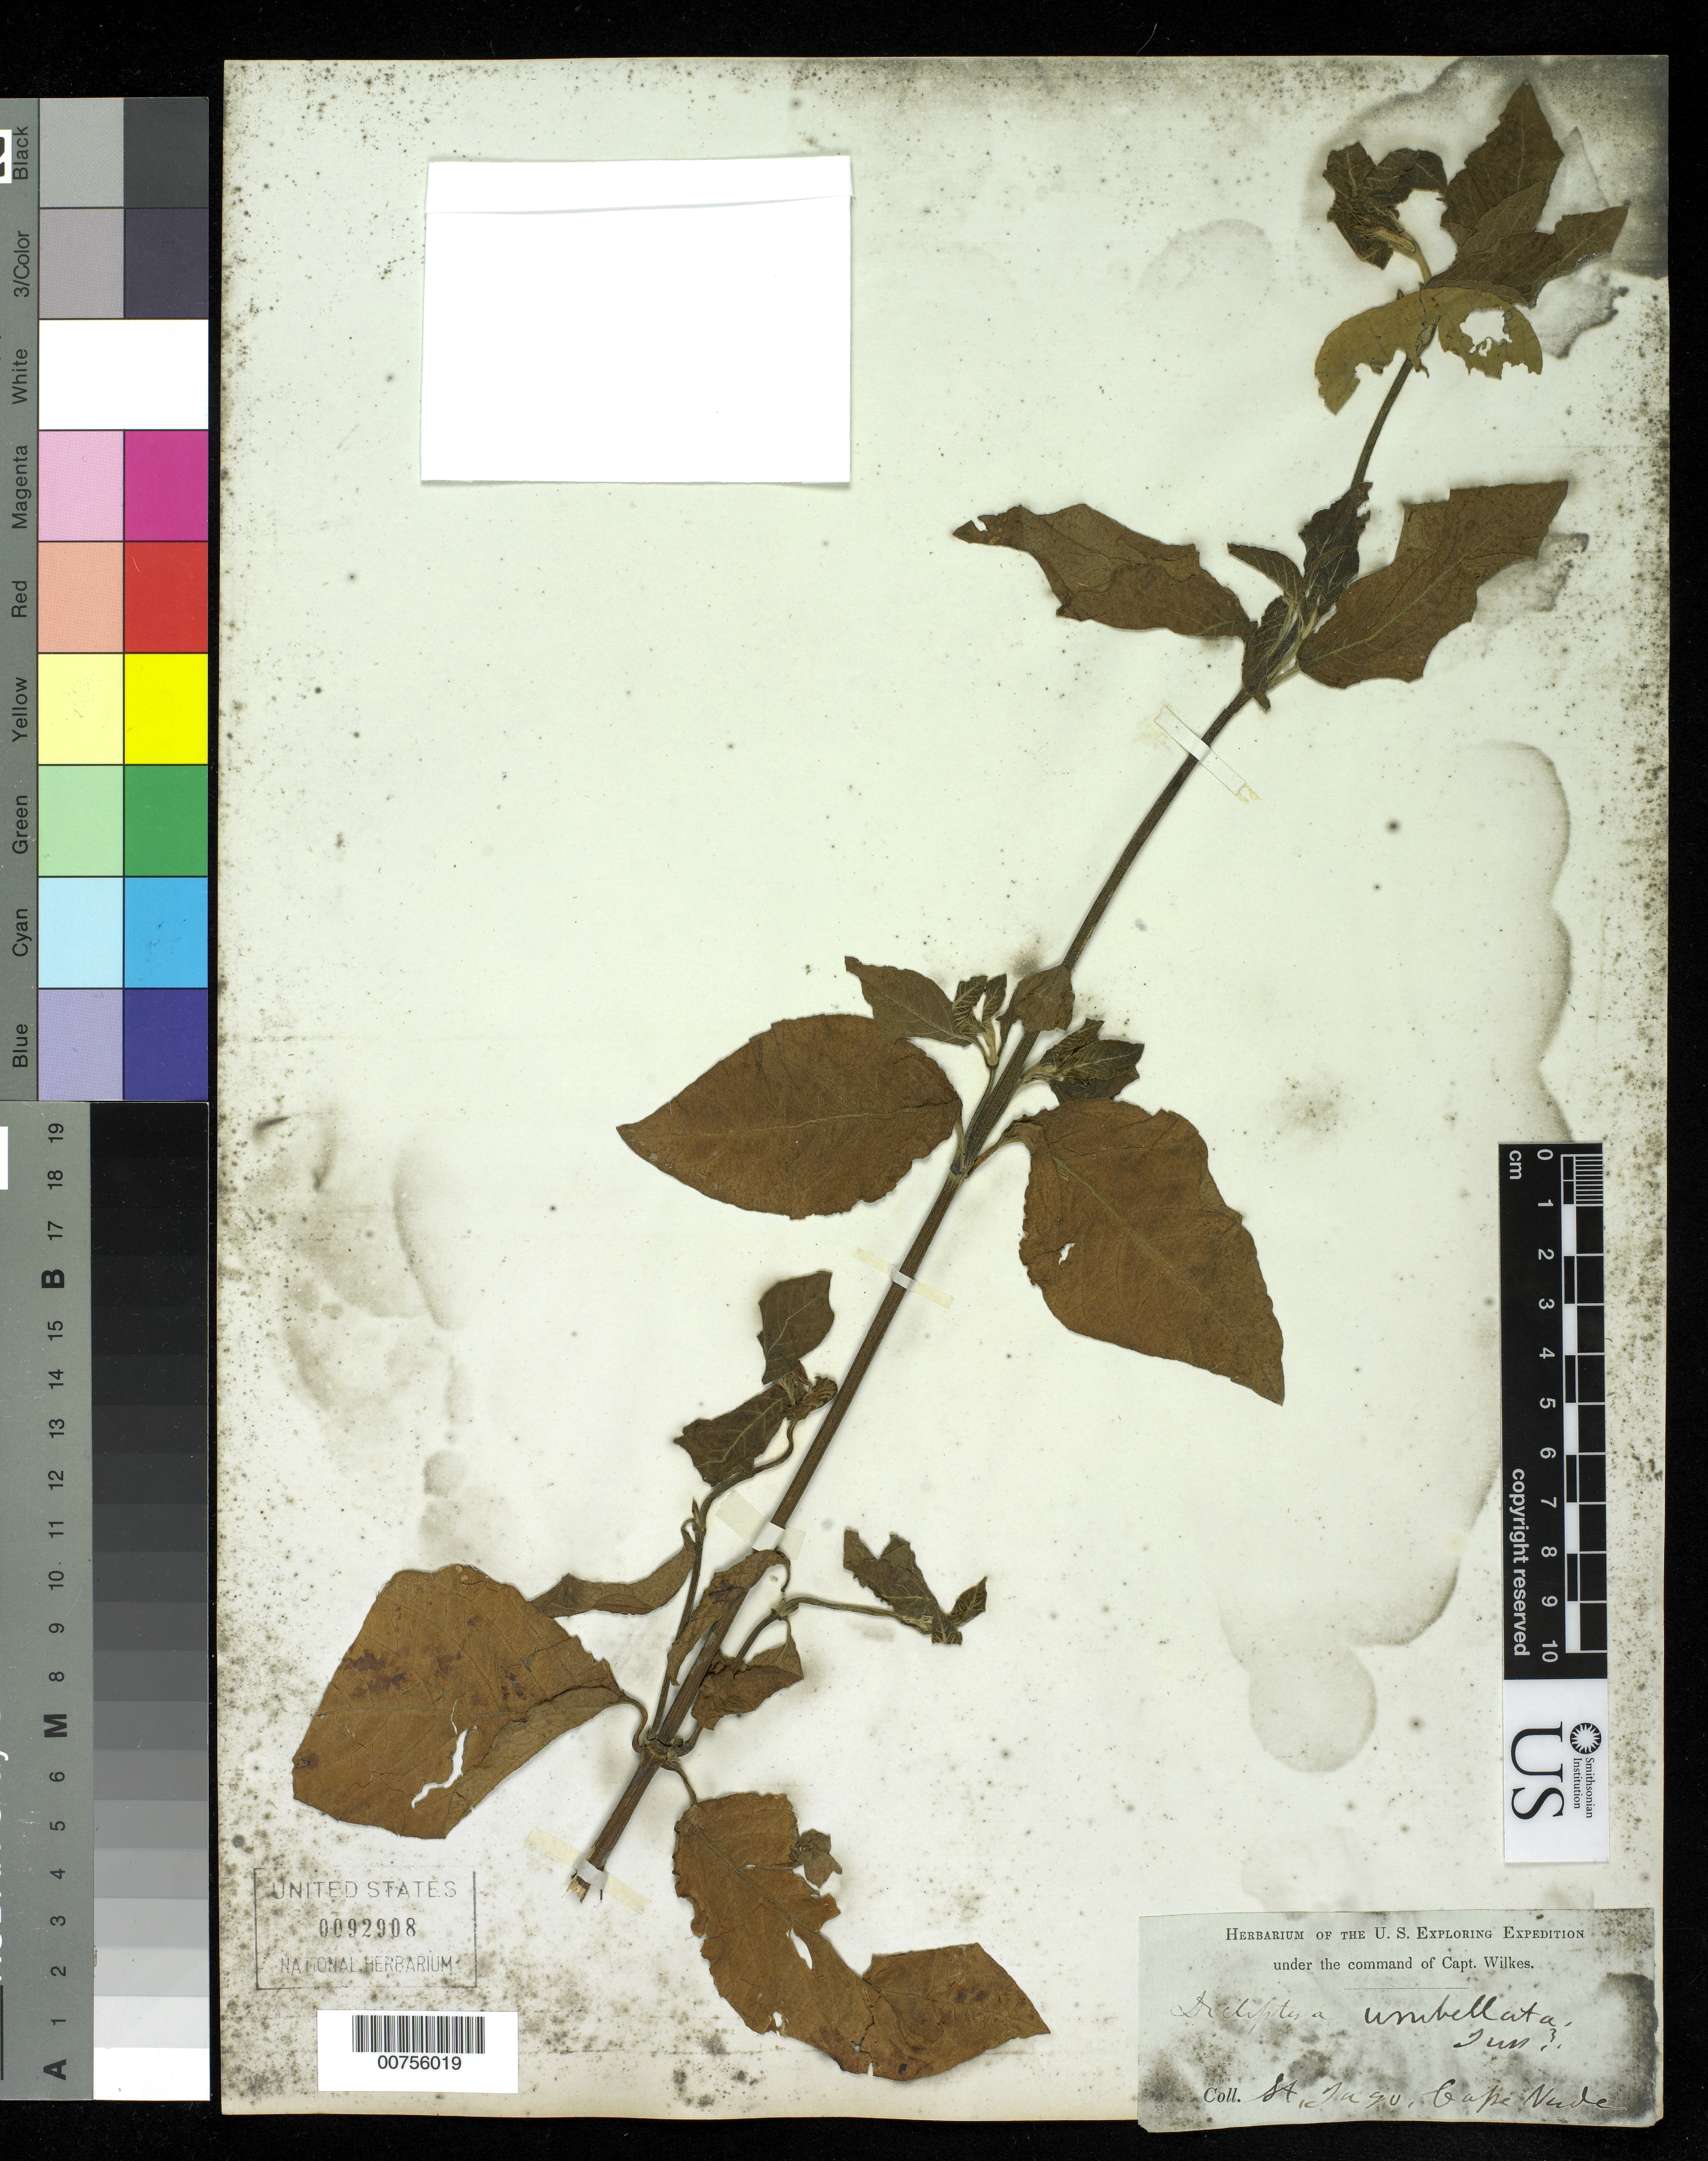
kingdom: Plantae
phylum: Tracheophyta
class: Magnoliopsida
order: Lamiales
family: Acanthaceae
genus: Dicliptera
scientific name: Dicliptera umbellata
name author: (Vahl) Juss.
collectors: Wilkes Explor. Exped.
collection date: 1838/1842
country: Cape Verde Islands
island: Cape Verde Is.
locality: St. Jago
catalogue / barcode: US 92908